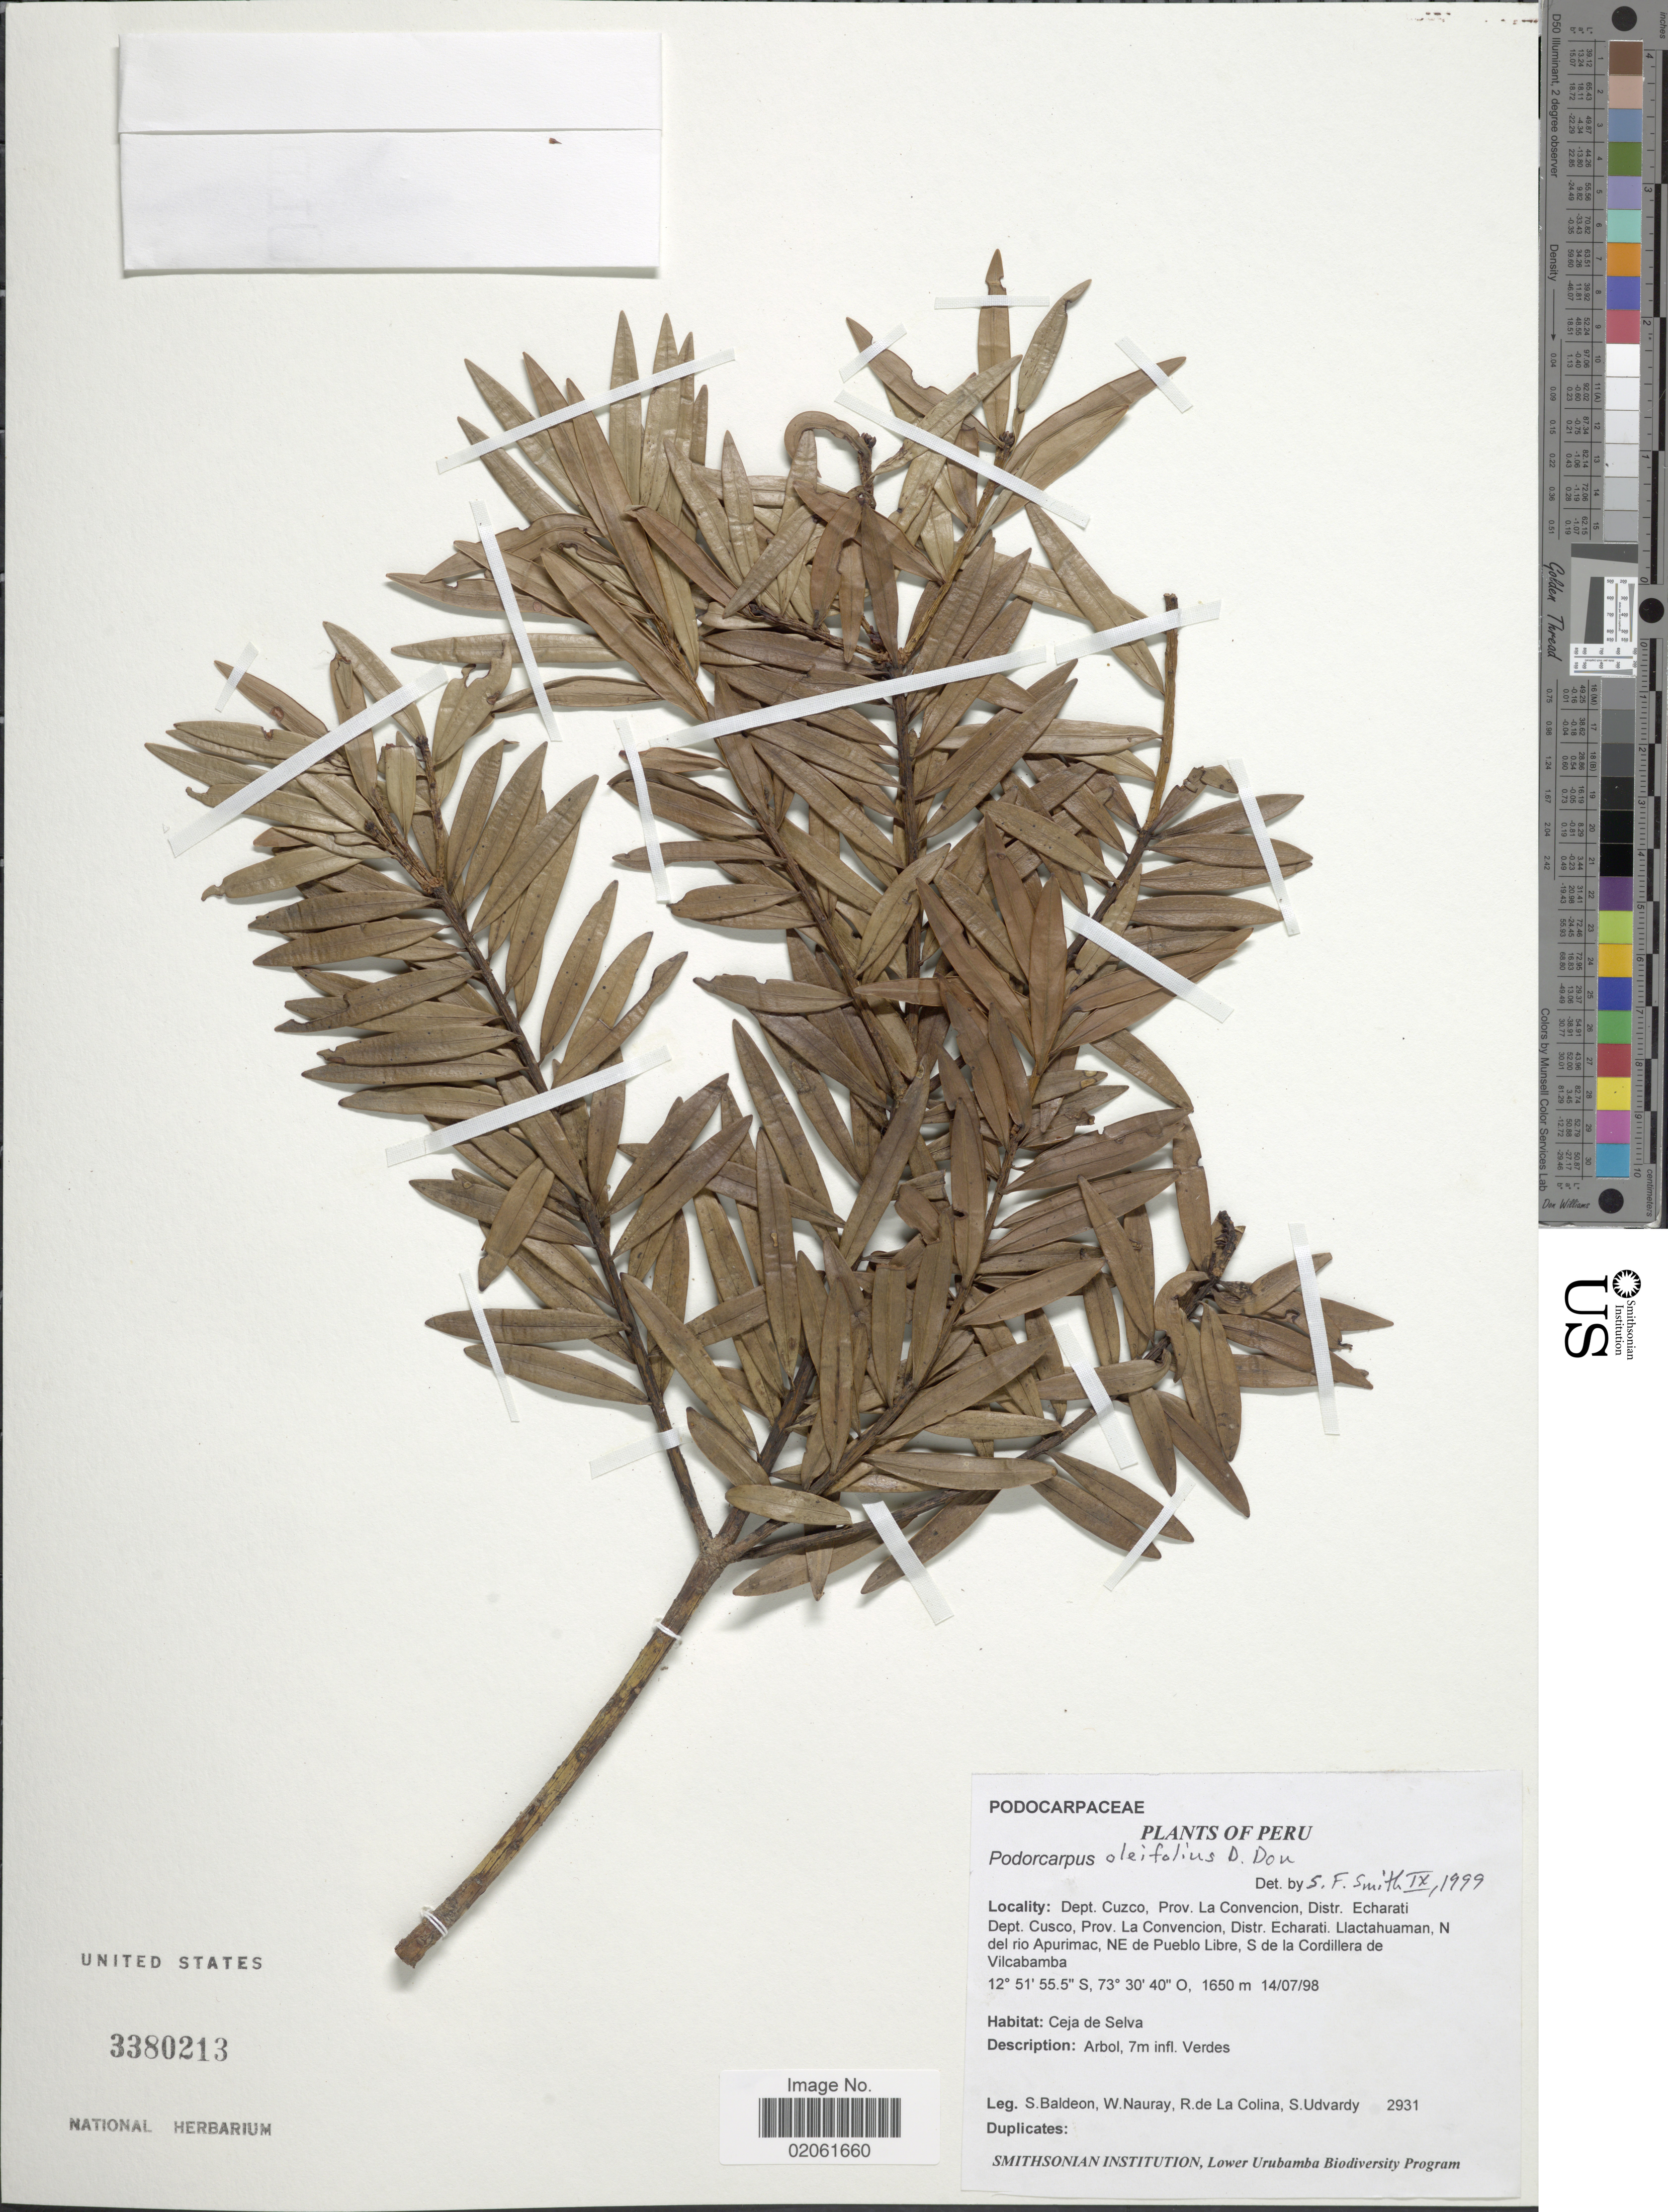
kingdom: Plantae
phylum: Tracheophyta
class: Pinopsida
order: Pinales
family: Podocarpaceae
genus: Podocarpus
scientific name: Podocarpus oleifolius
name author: D. Don ex Lamb.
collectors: S. Baldeon, W. Nauray, R. de La Colina & S. Udvardy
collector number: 2931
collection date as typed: Transcribed d/m/y: 14/7/98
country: Peru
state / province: Cusco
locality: Dept. Cuzco, Prov. La Convencion, Distr. Echarati, Dept. Cusco, Prov. La Convencion, Distr. Echarati. Llactahuaman, N del rio Apurimac, NE de Pueblo Libre, S de la Cordillera de Vilcabamba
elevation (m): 1650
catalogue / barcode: US 3380213